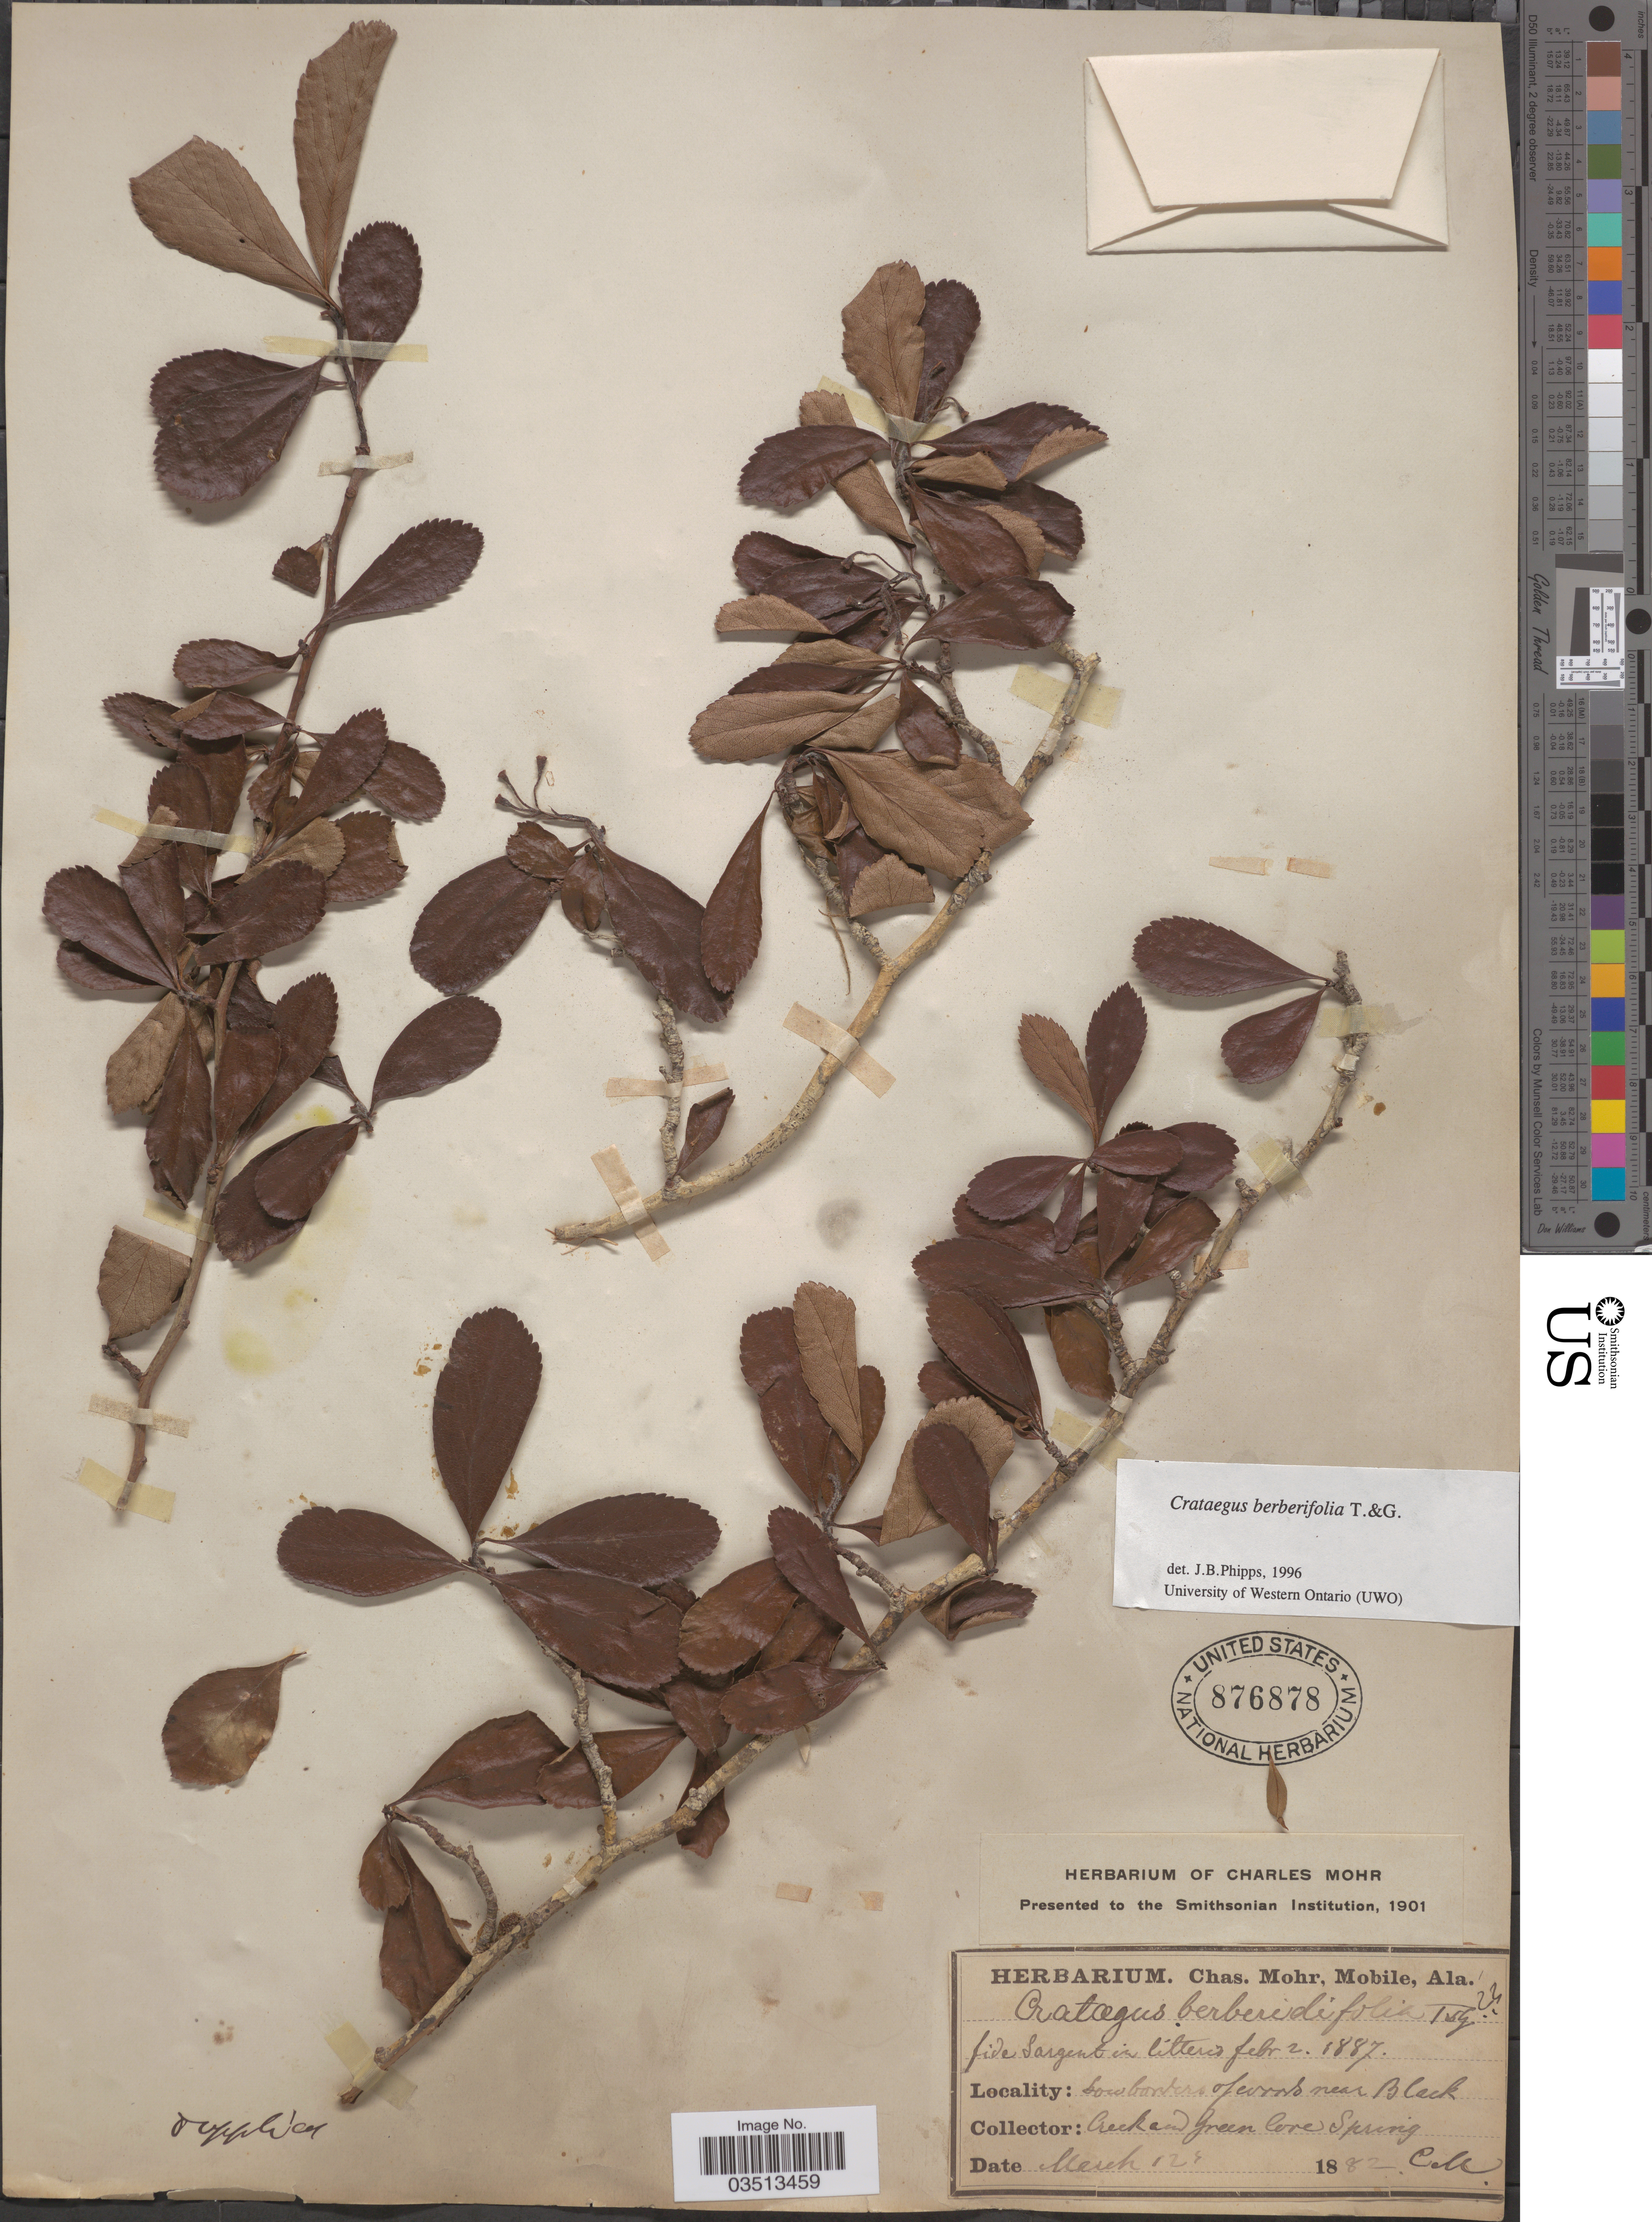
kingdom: Plantae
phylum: Tracheophyta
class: Magnoliopsida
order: Rosales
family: Rosaceae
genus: Crataegus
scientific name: Crataegus berberifolia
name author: Torr. & A. Gray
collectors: Mohr, C. T. (herbarium)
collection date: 1882-03-12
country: United States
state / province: Florida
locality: Low borders of woods near Black Creek and Green Cove Spring.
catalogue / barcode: US 876878